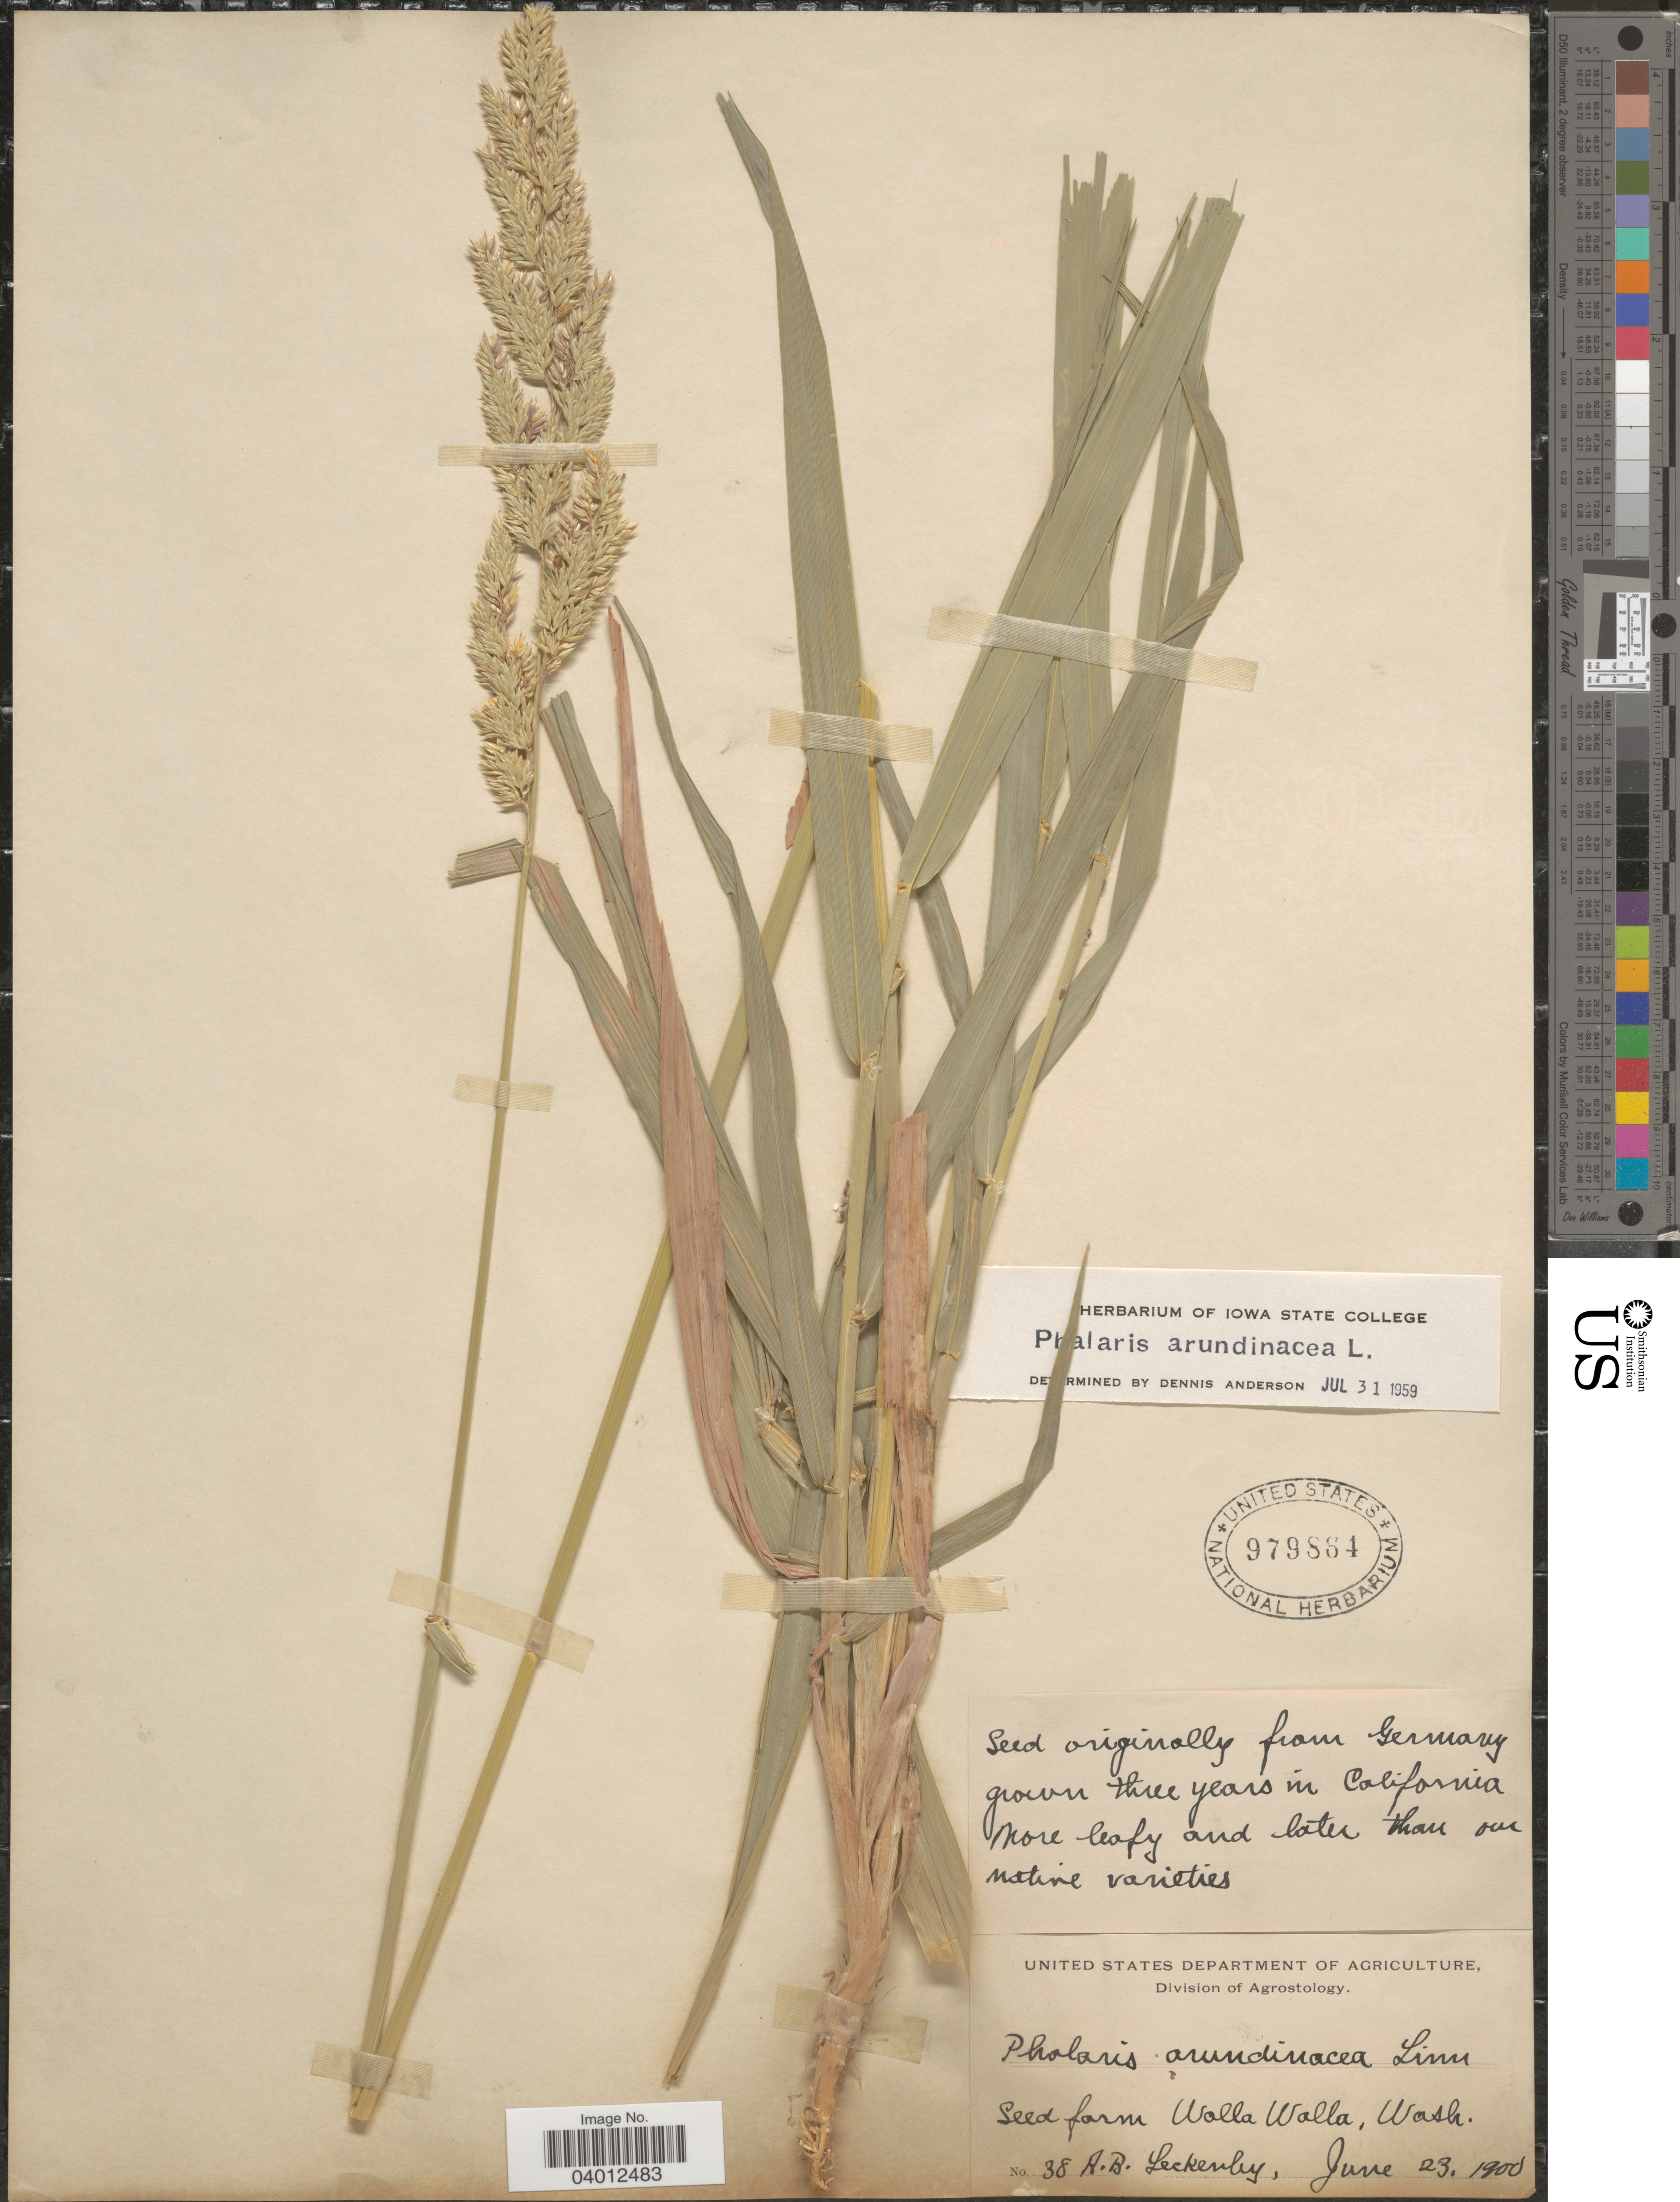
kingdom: Plantae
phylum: Tracheophyta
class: Liliopsida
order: Poales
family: Poaceae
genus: Phalaris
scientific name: Phalaris arundinacea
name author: L.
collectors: A. Leckenby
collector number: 38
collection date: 1900-06-23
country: United States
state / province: Washington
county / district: Walla Walla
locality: Seed farm Walla Walla.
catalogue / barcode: US 979864